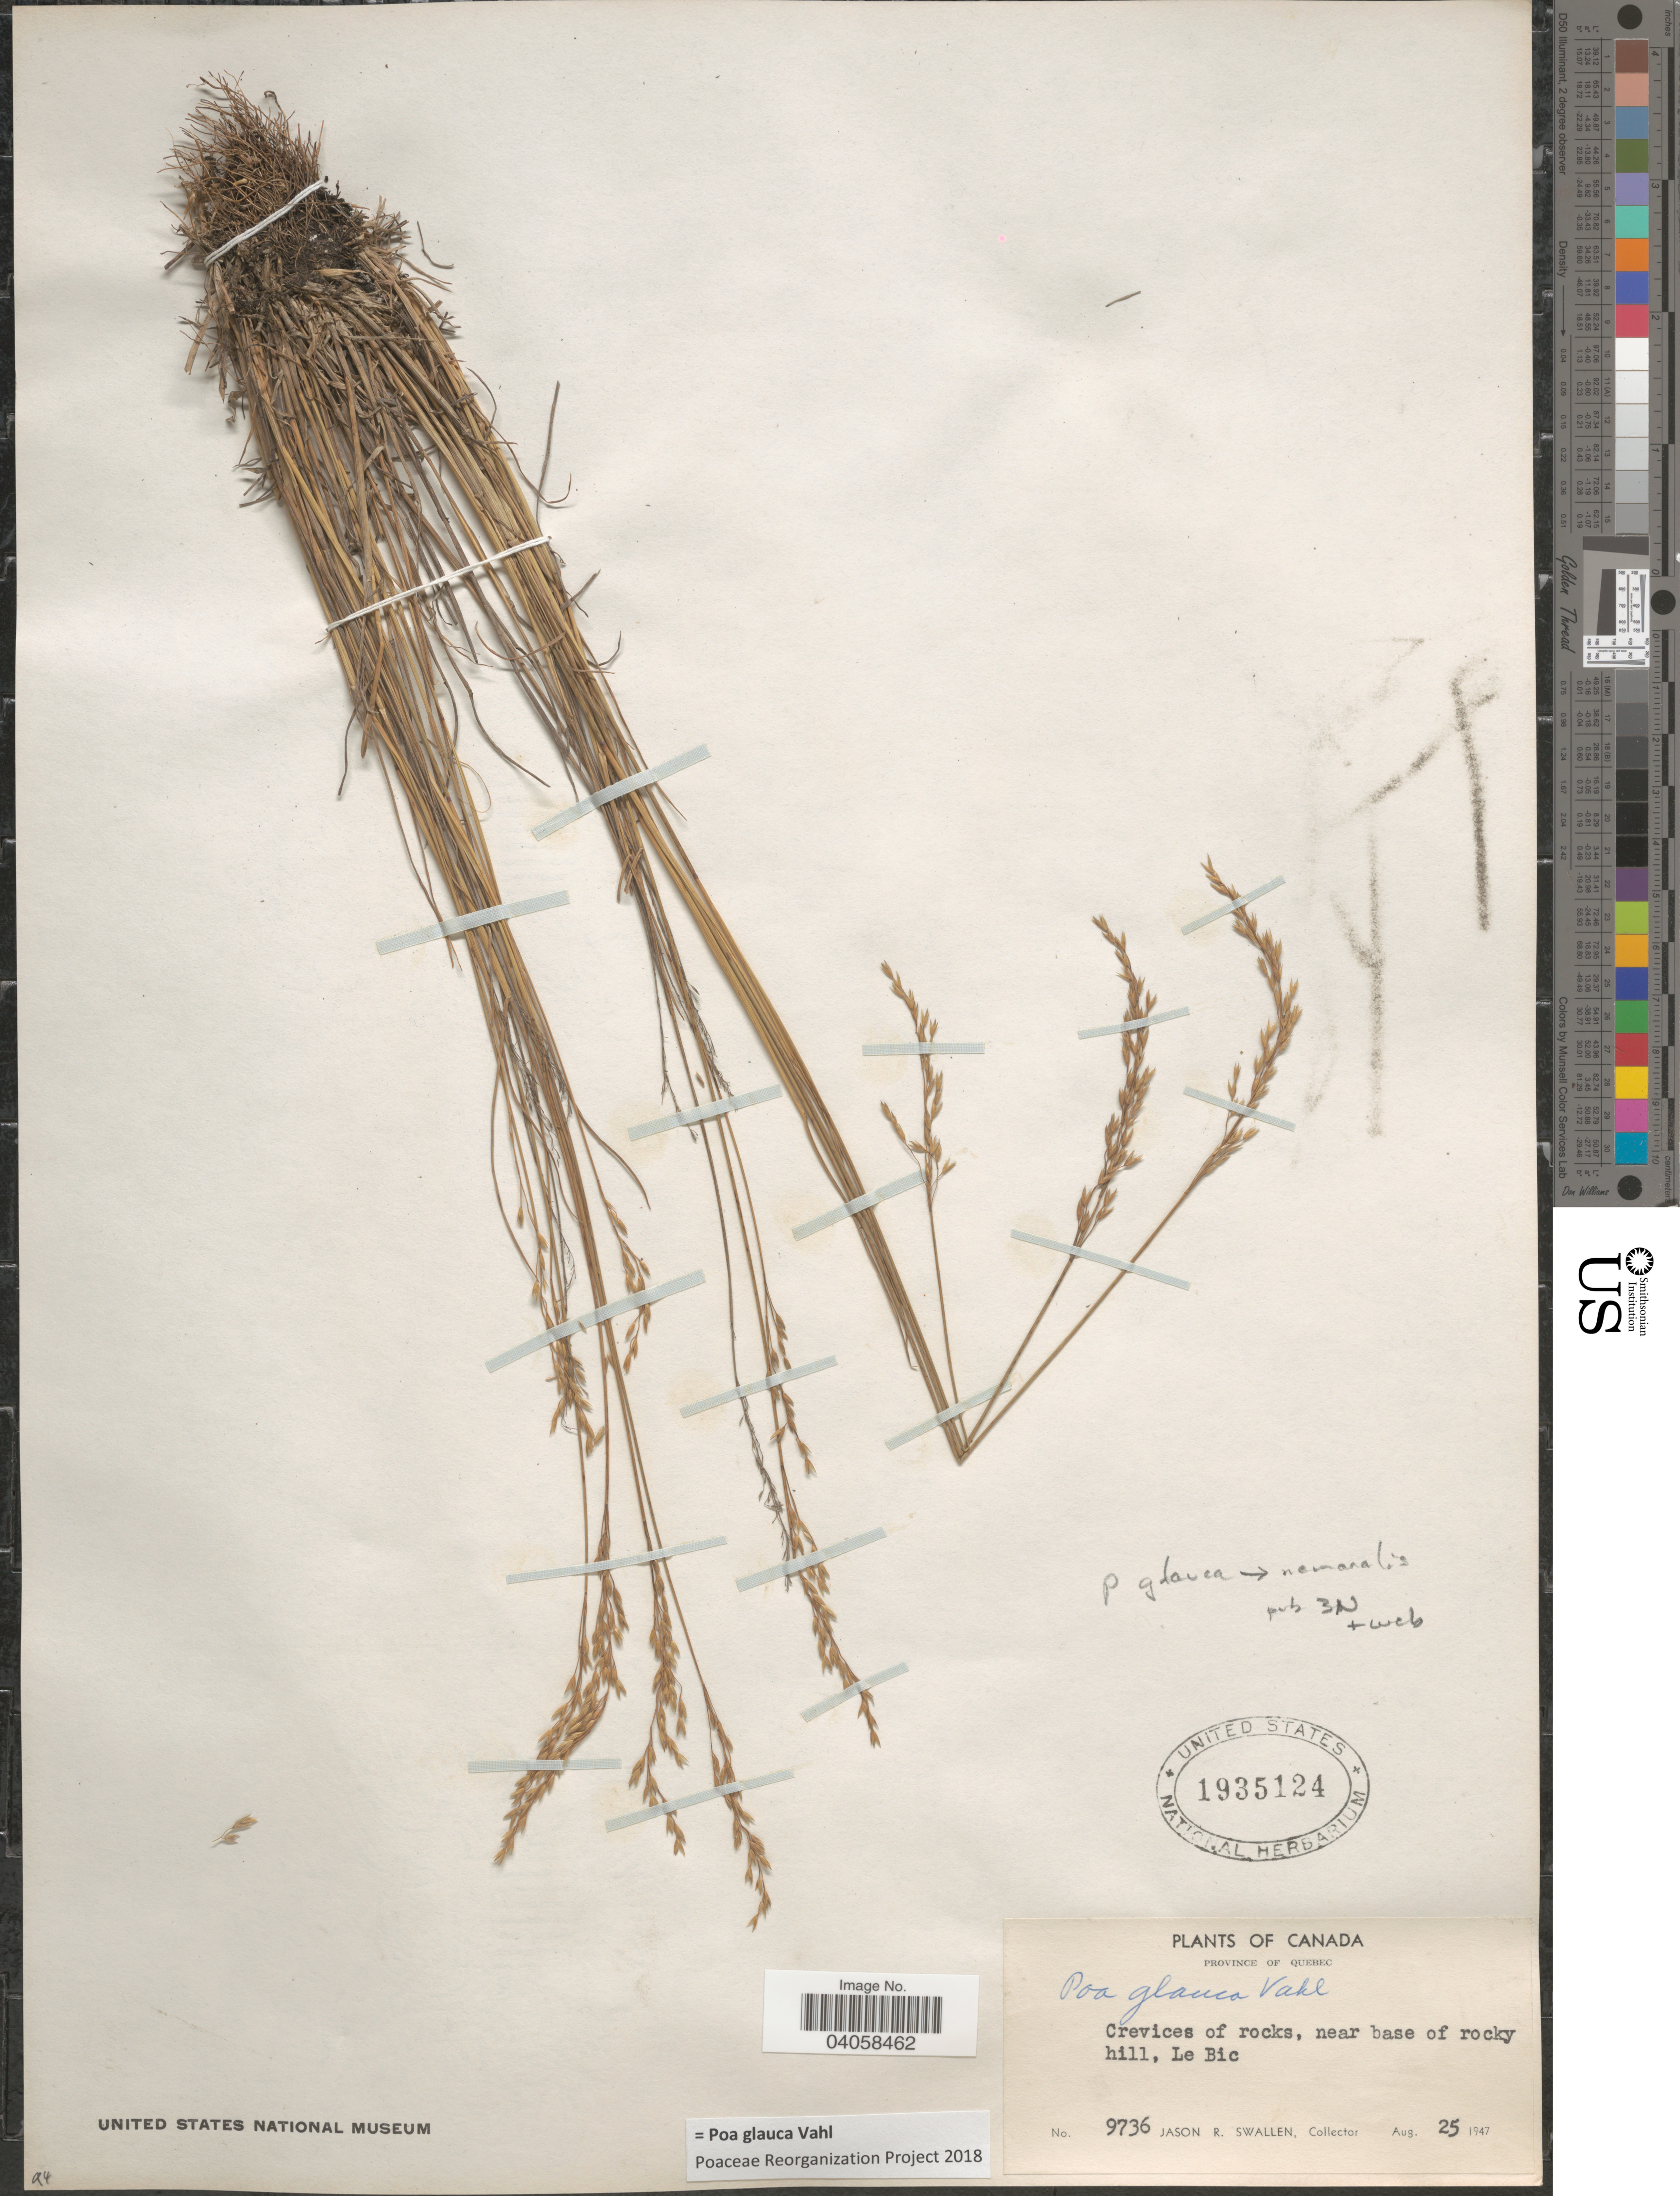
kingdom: Plantae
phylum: Tracheophyta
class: Liliopsida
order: Poales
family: Poaceae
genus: Poa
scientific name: Poa glauca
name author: Vahl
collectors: J. R. Swallen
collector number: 9736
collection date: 1947-08-25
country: Canada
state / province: Quebec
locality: Province of Quebec. Crevices of rocks, neart base of rocky hill, Le Bic.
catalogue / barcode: US 1935124